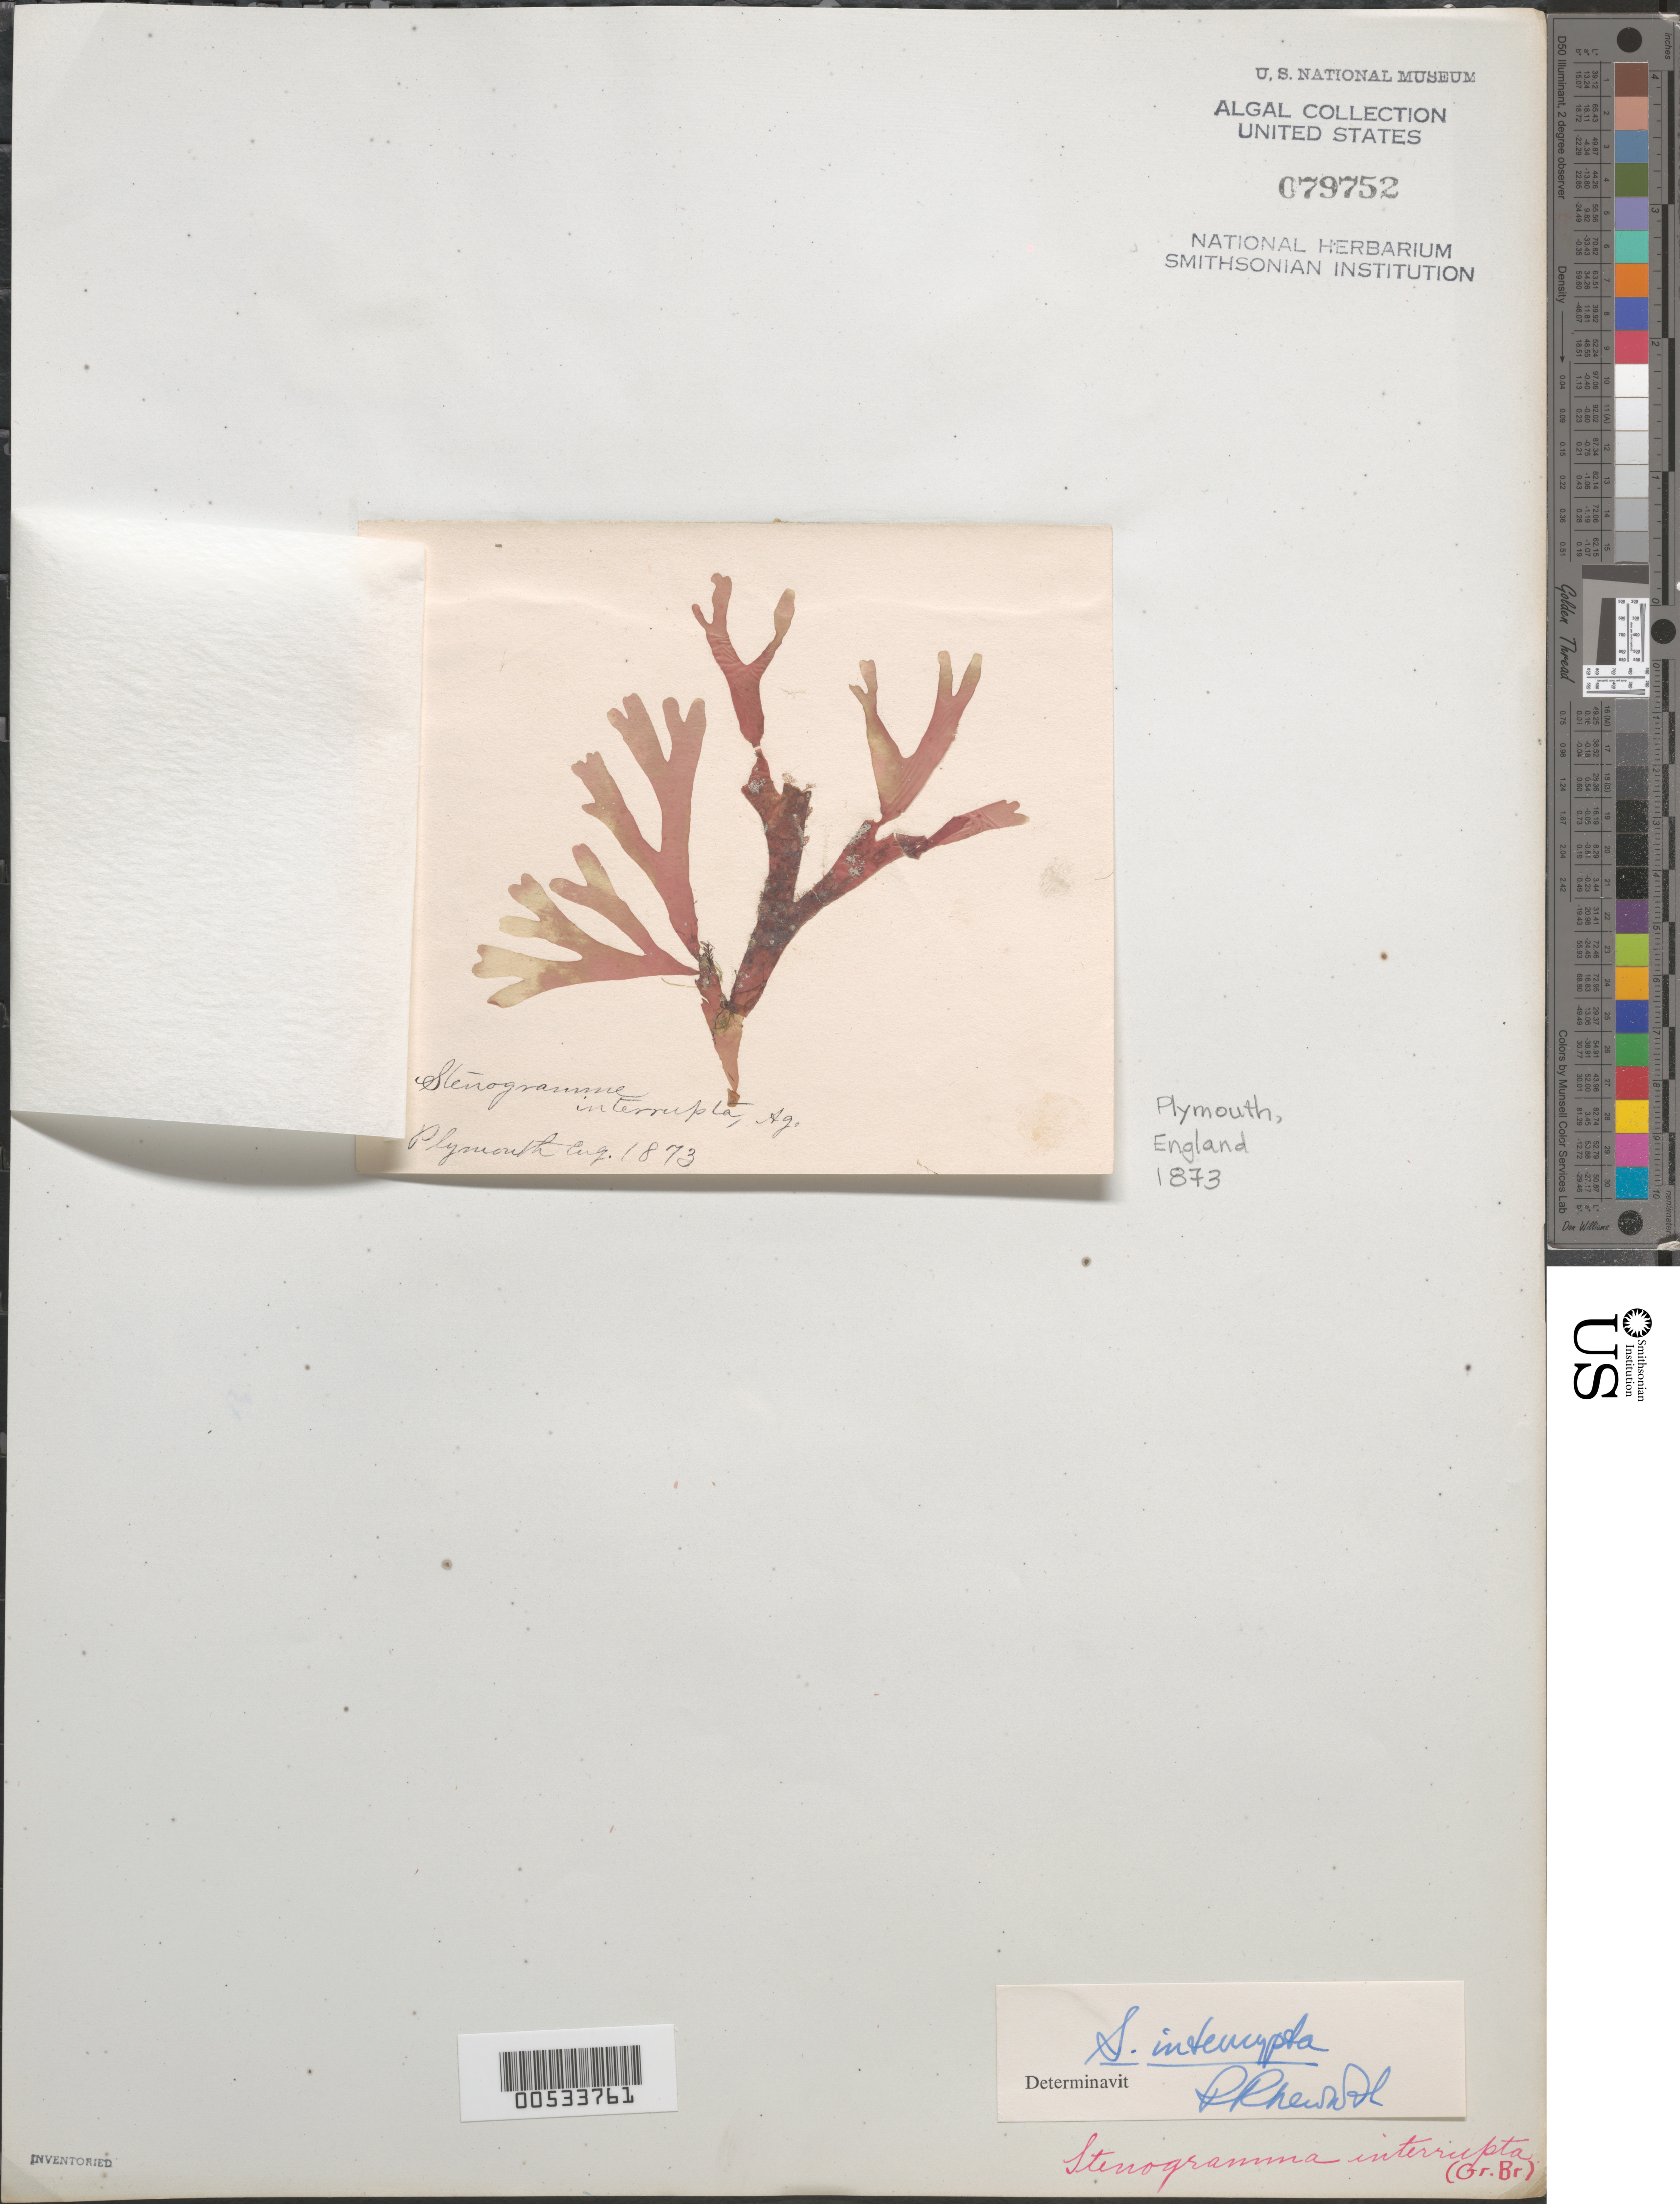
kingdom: Plantae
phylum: Rhodophyta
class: Florideophyceae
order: Gigartinales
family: Phyllophoraceae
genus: Stenogramma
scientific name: Stenogramma interruptum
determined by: Newroth, P. R.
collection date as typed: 1873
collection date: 1873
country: United Kingdom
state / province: England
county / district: Devon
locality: Plymouth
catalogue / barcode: US 79752